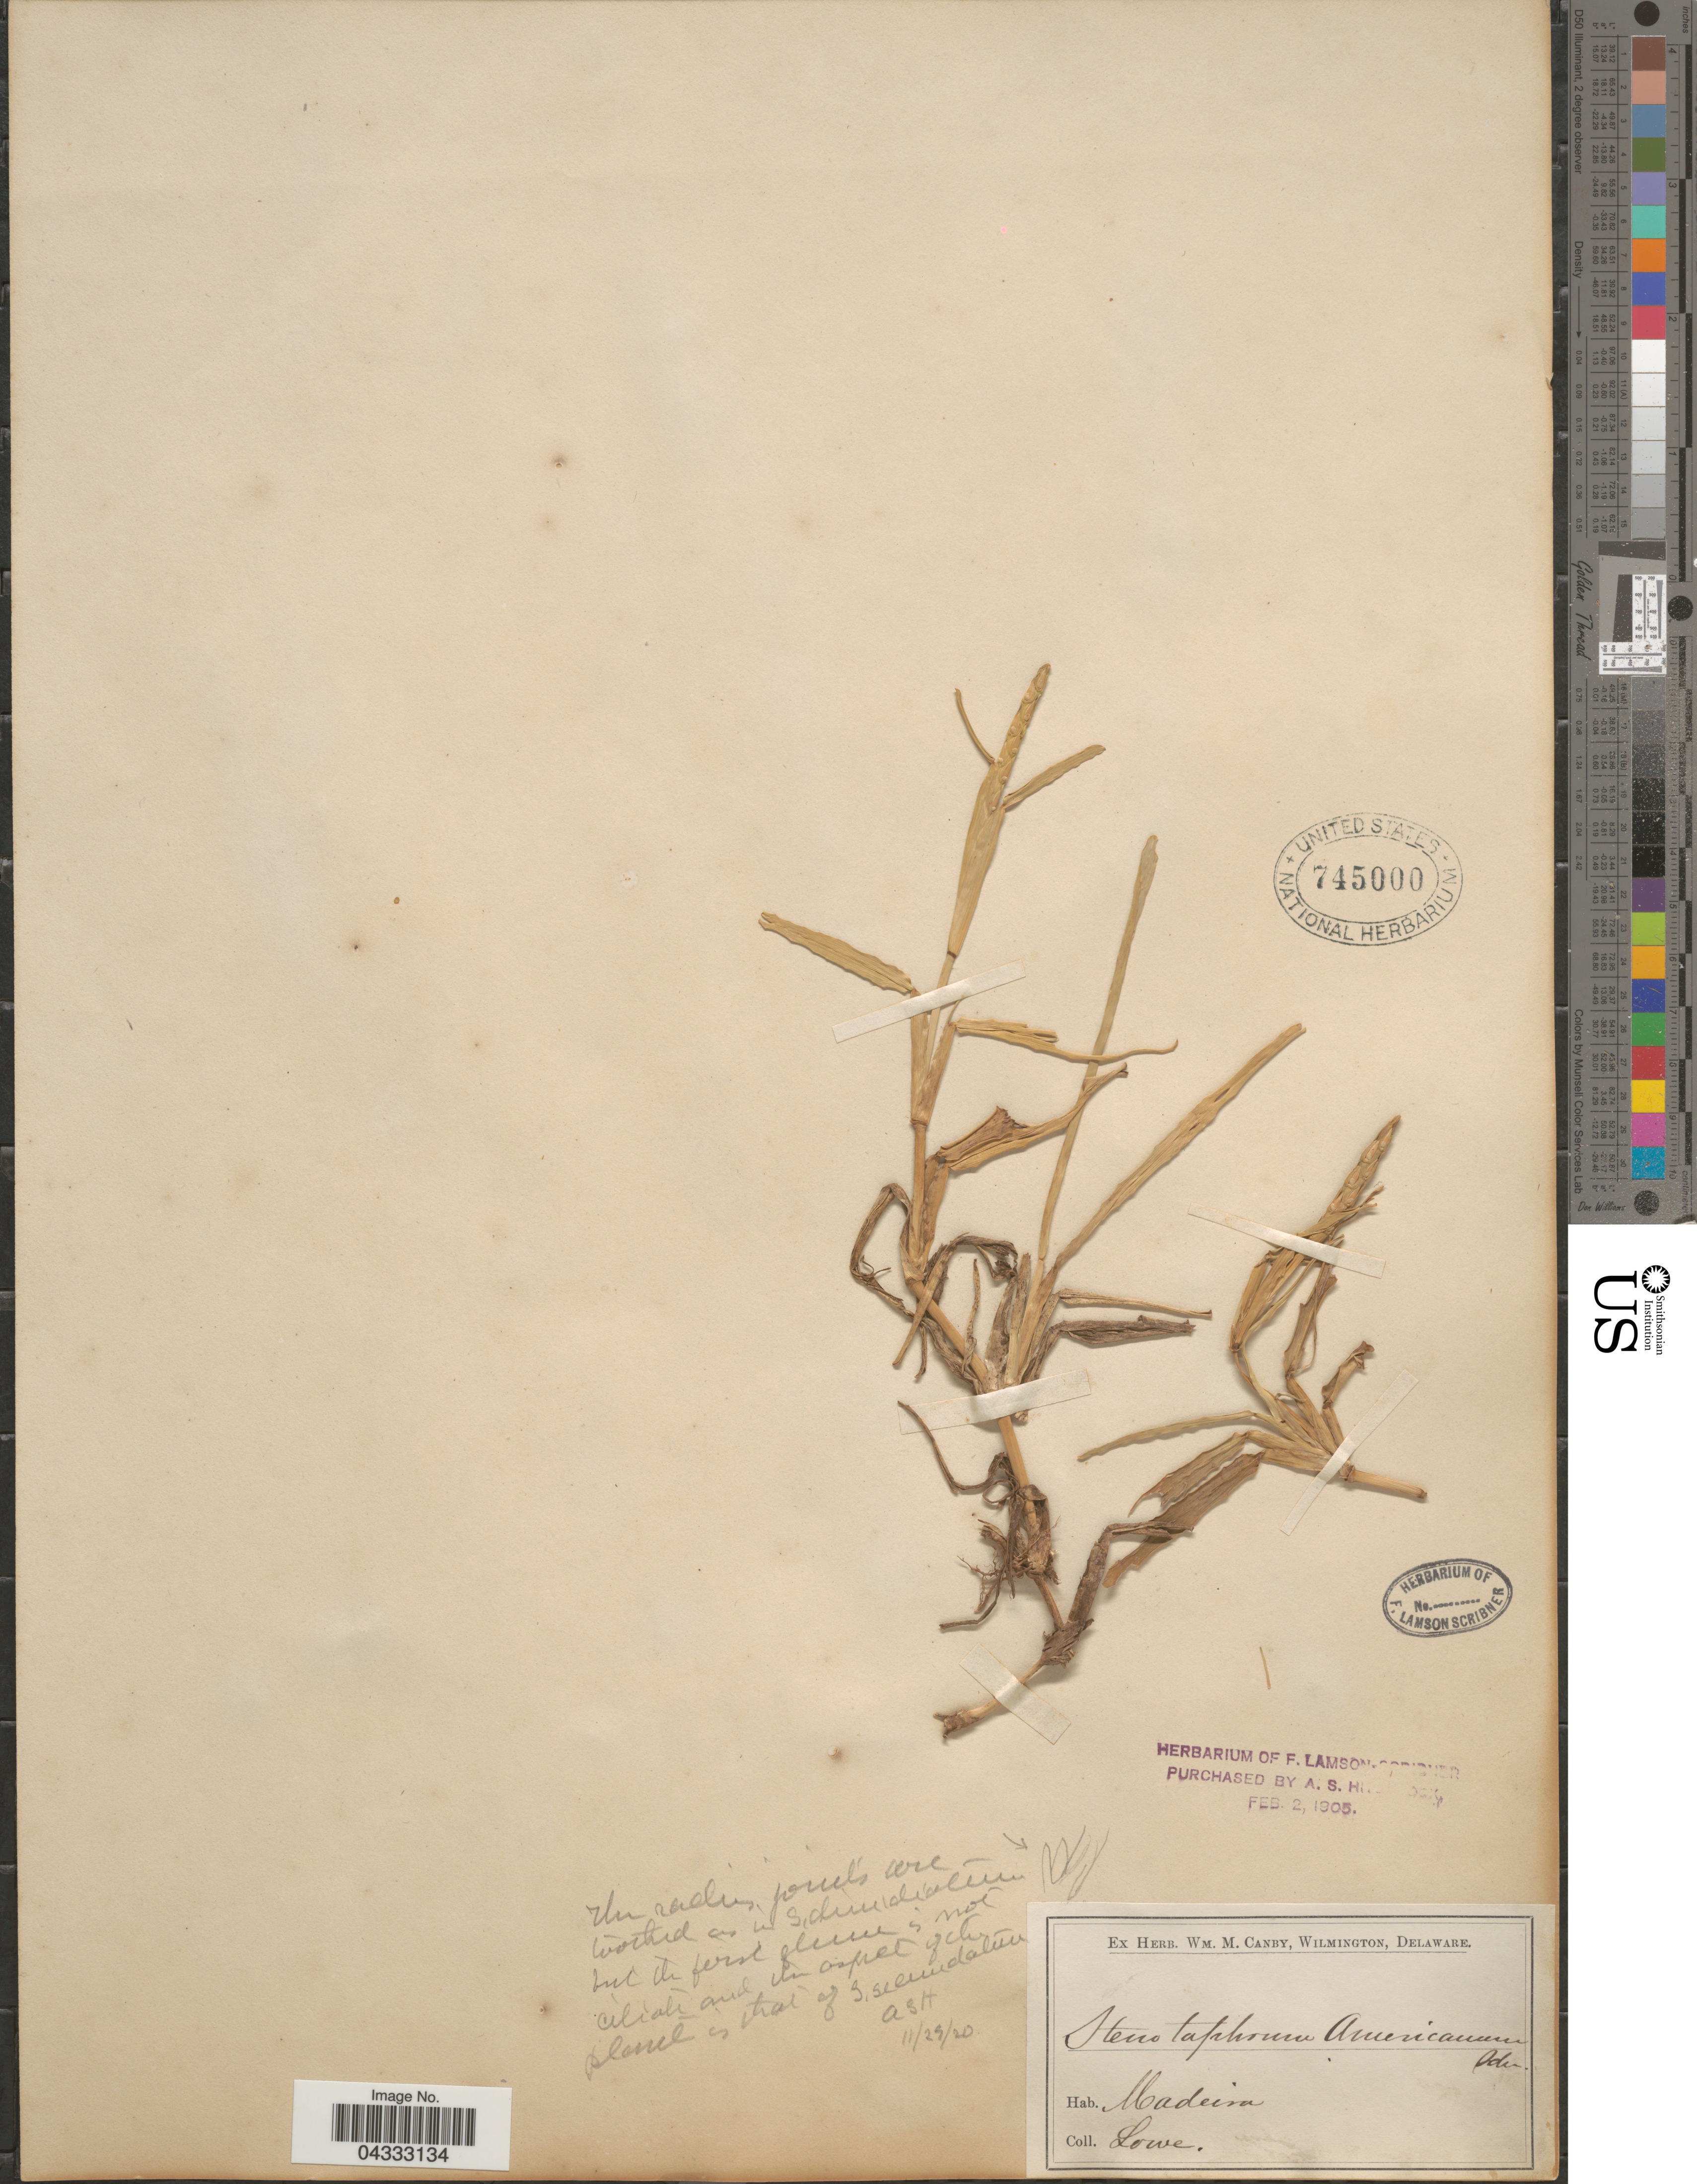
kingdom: Plantae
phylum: Tracheophyta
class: Liliopsida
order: Poales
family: Poaceae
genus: Stenotaphrum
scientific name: Stenotaphrum secundatum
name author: (Walter) Kuntze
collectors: -- Lowe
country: Portugal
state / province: Madeira (Aut. Reg.)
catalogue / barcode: US 745000